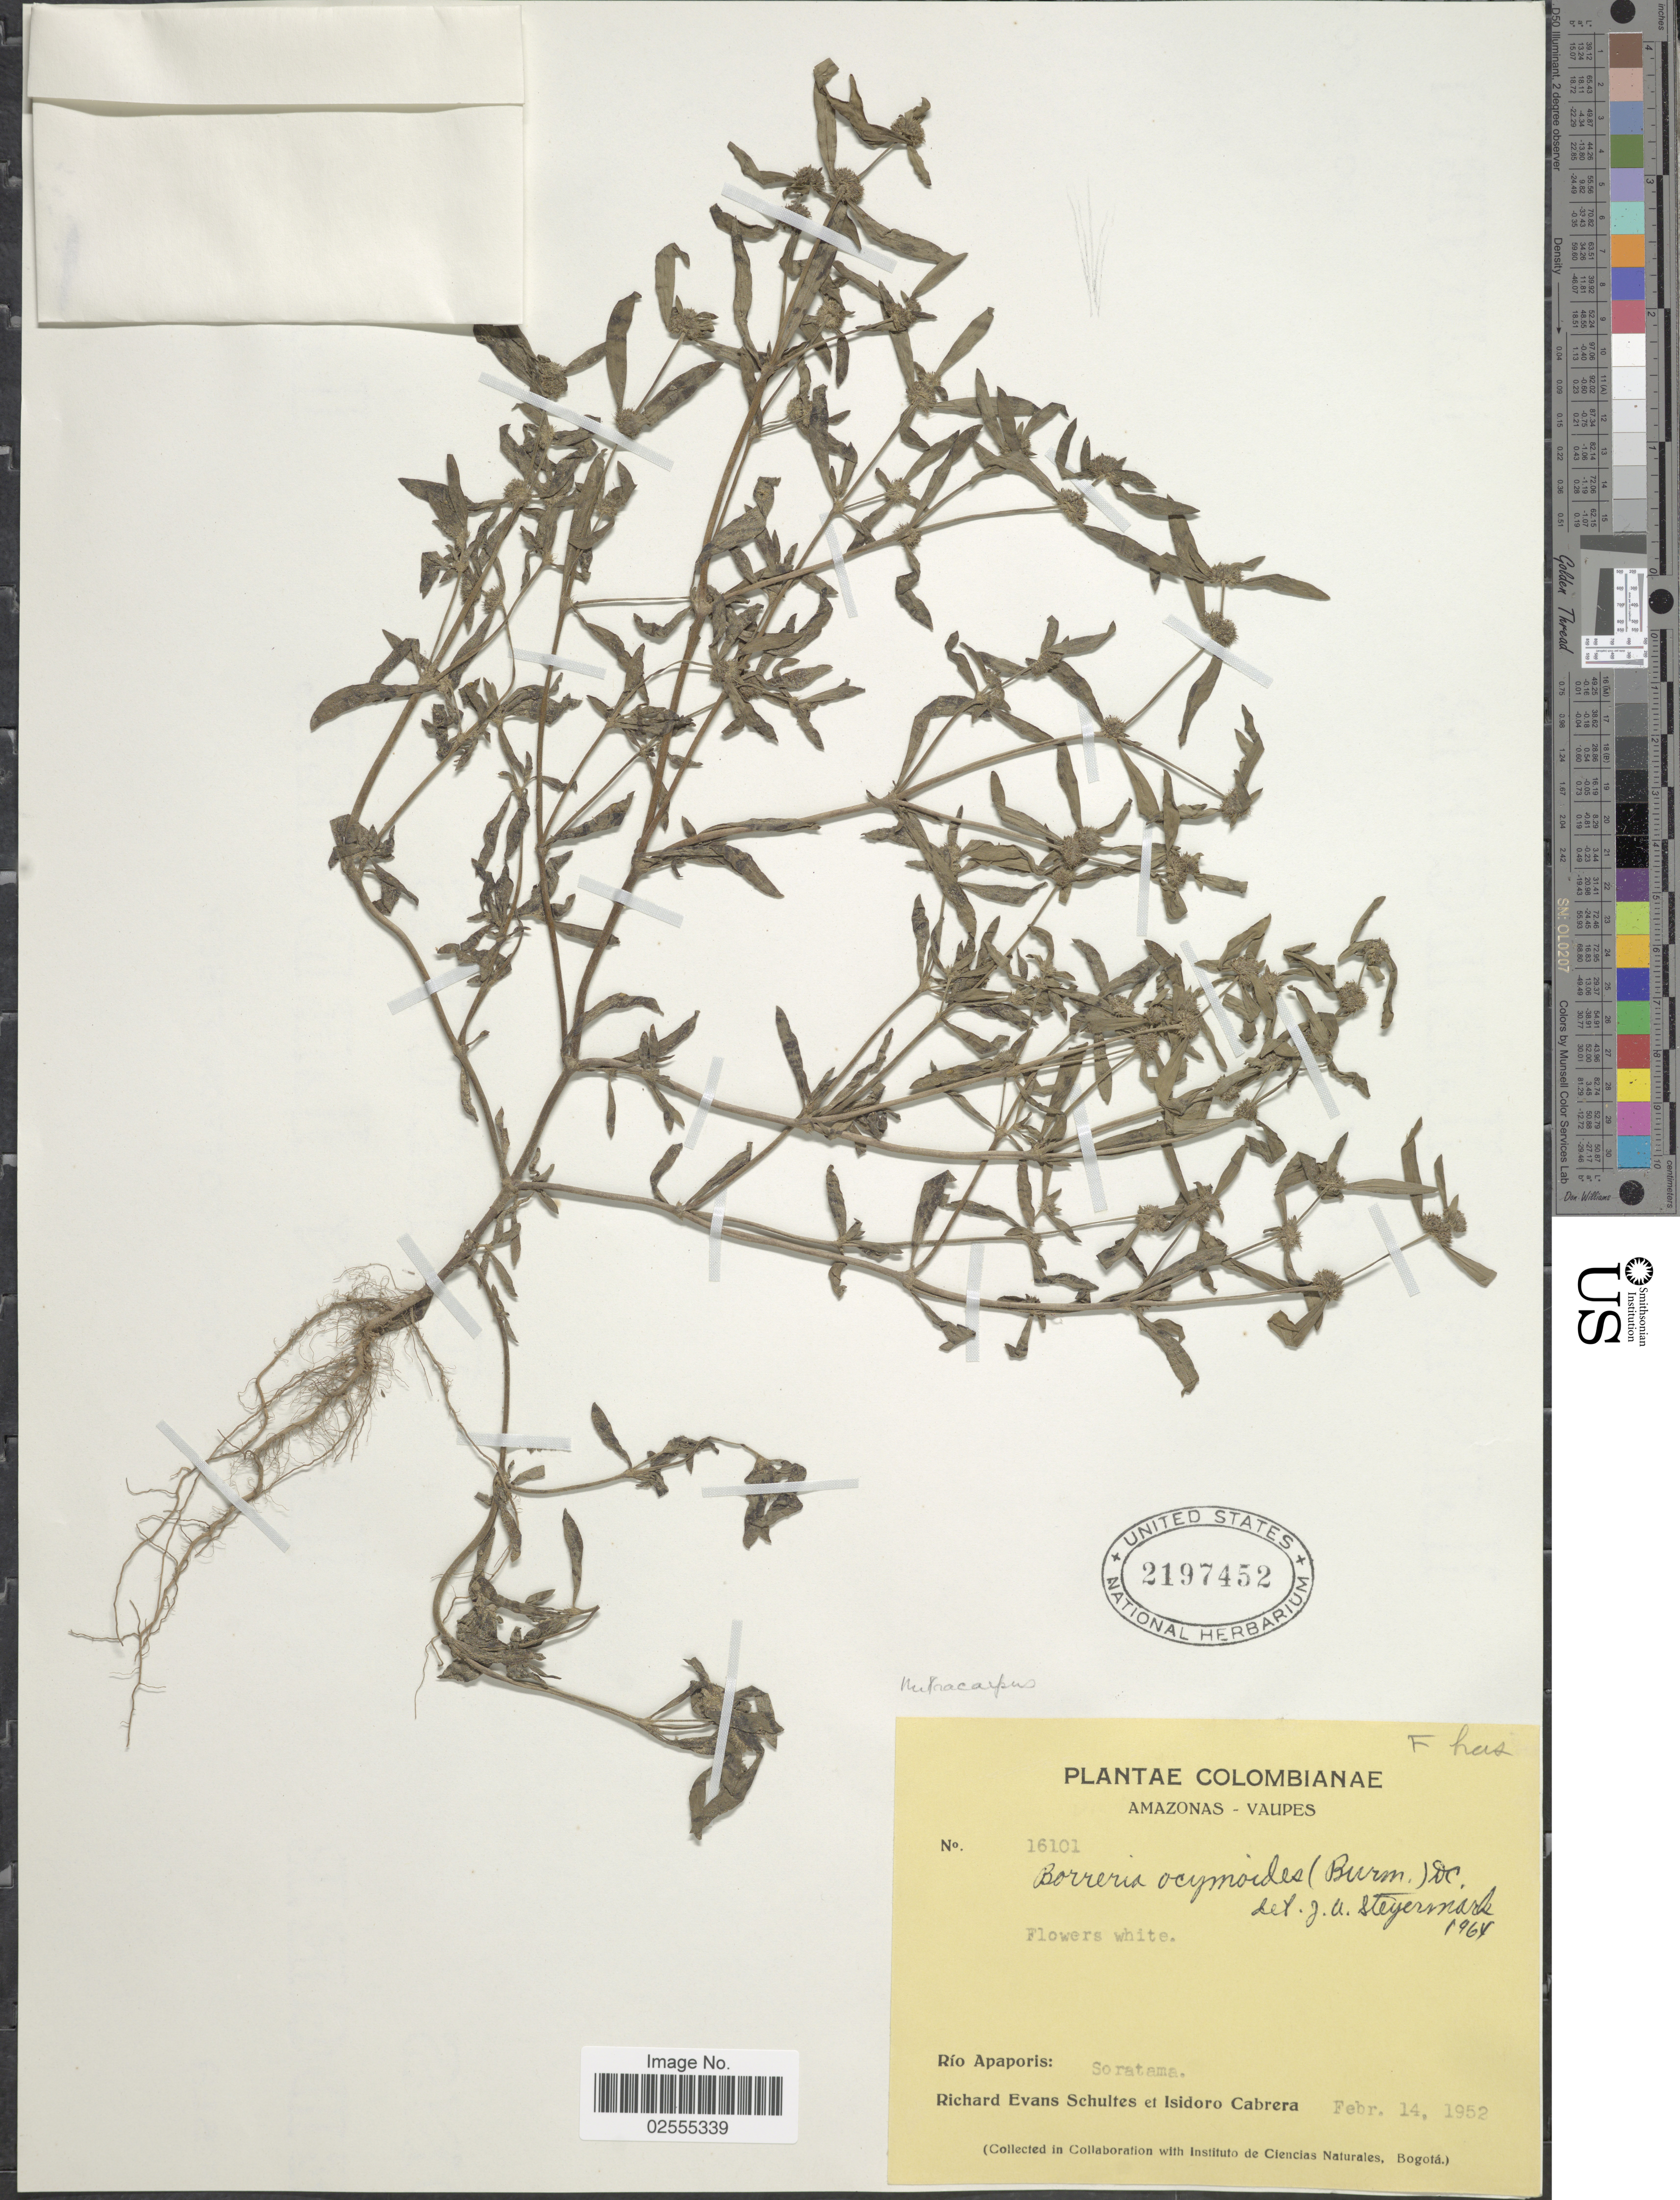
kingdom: Plantae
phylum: Tracheophyta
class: Magnoliopsida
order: Gentianales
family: Rubiaceae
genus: Mitracarpus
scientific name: Mitracarpus sp.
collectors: R. E. Schultes & I. Cabrera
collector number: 16101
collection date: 1952-02-14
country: Colombia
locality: Amazonas-Vaupes. Rio Apaporis: Soratama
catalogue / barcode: US 2197452